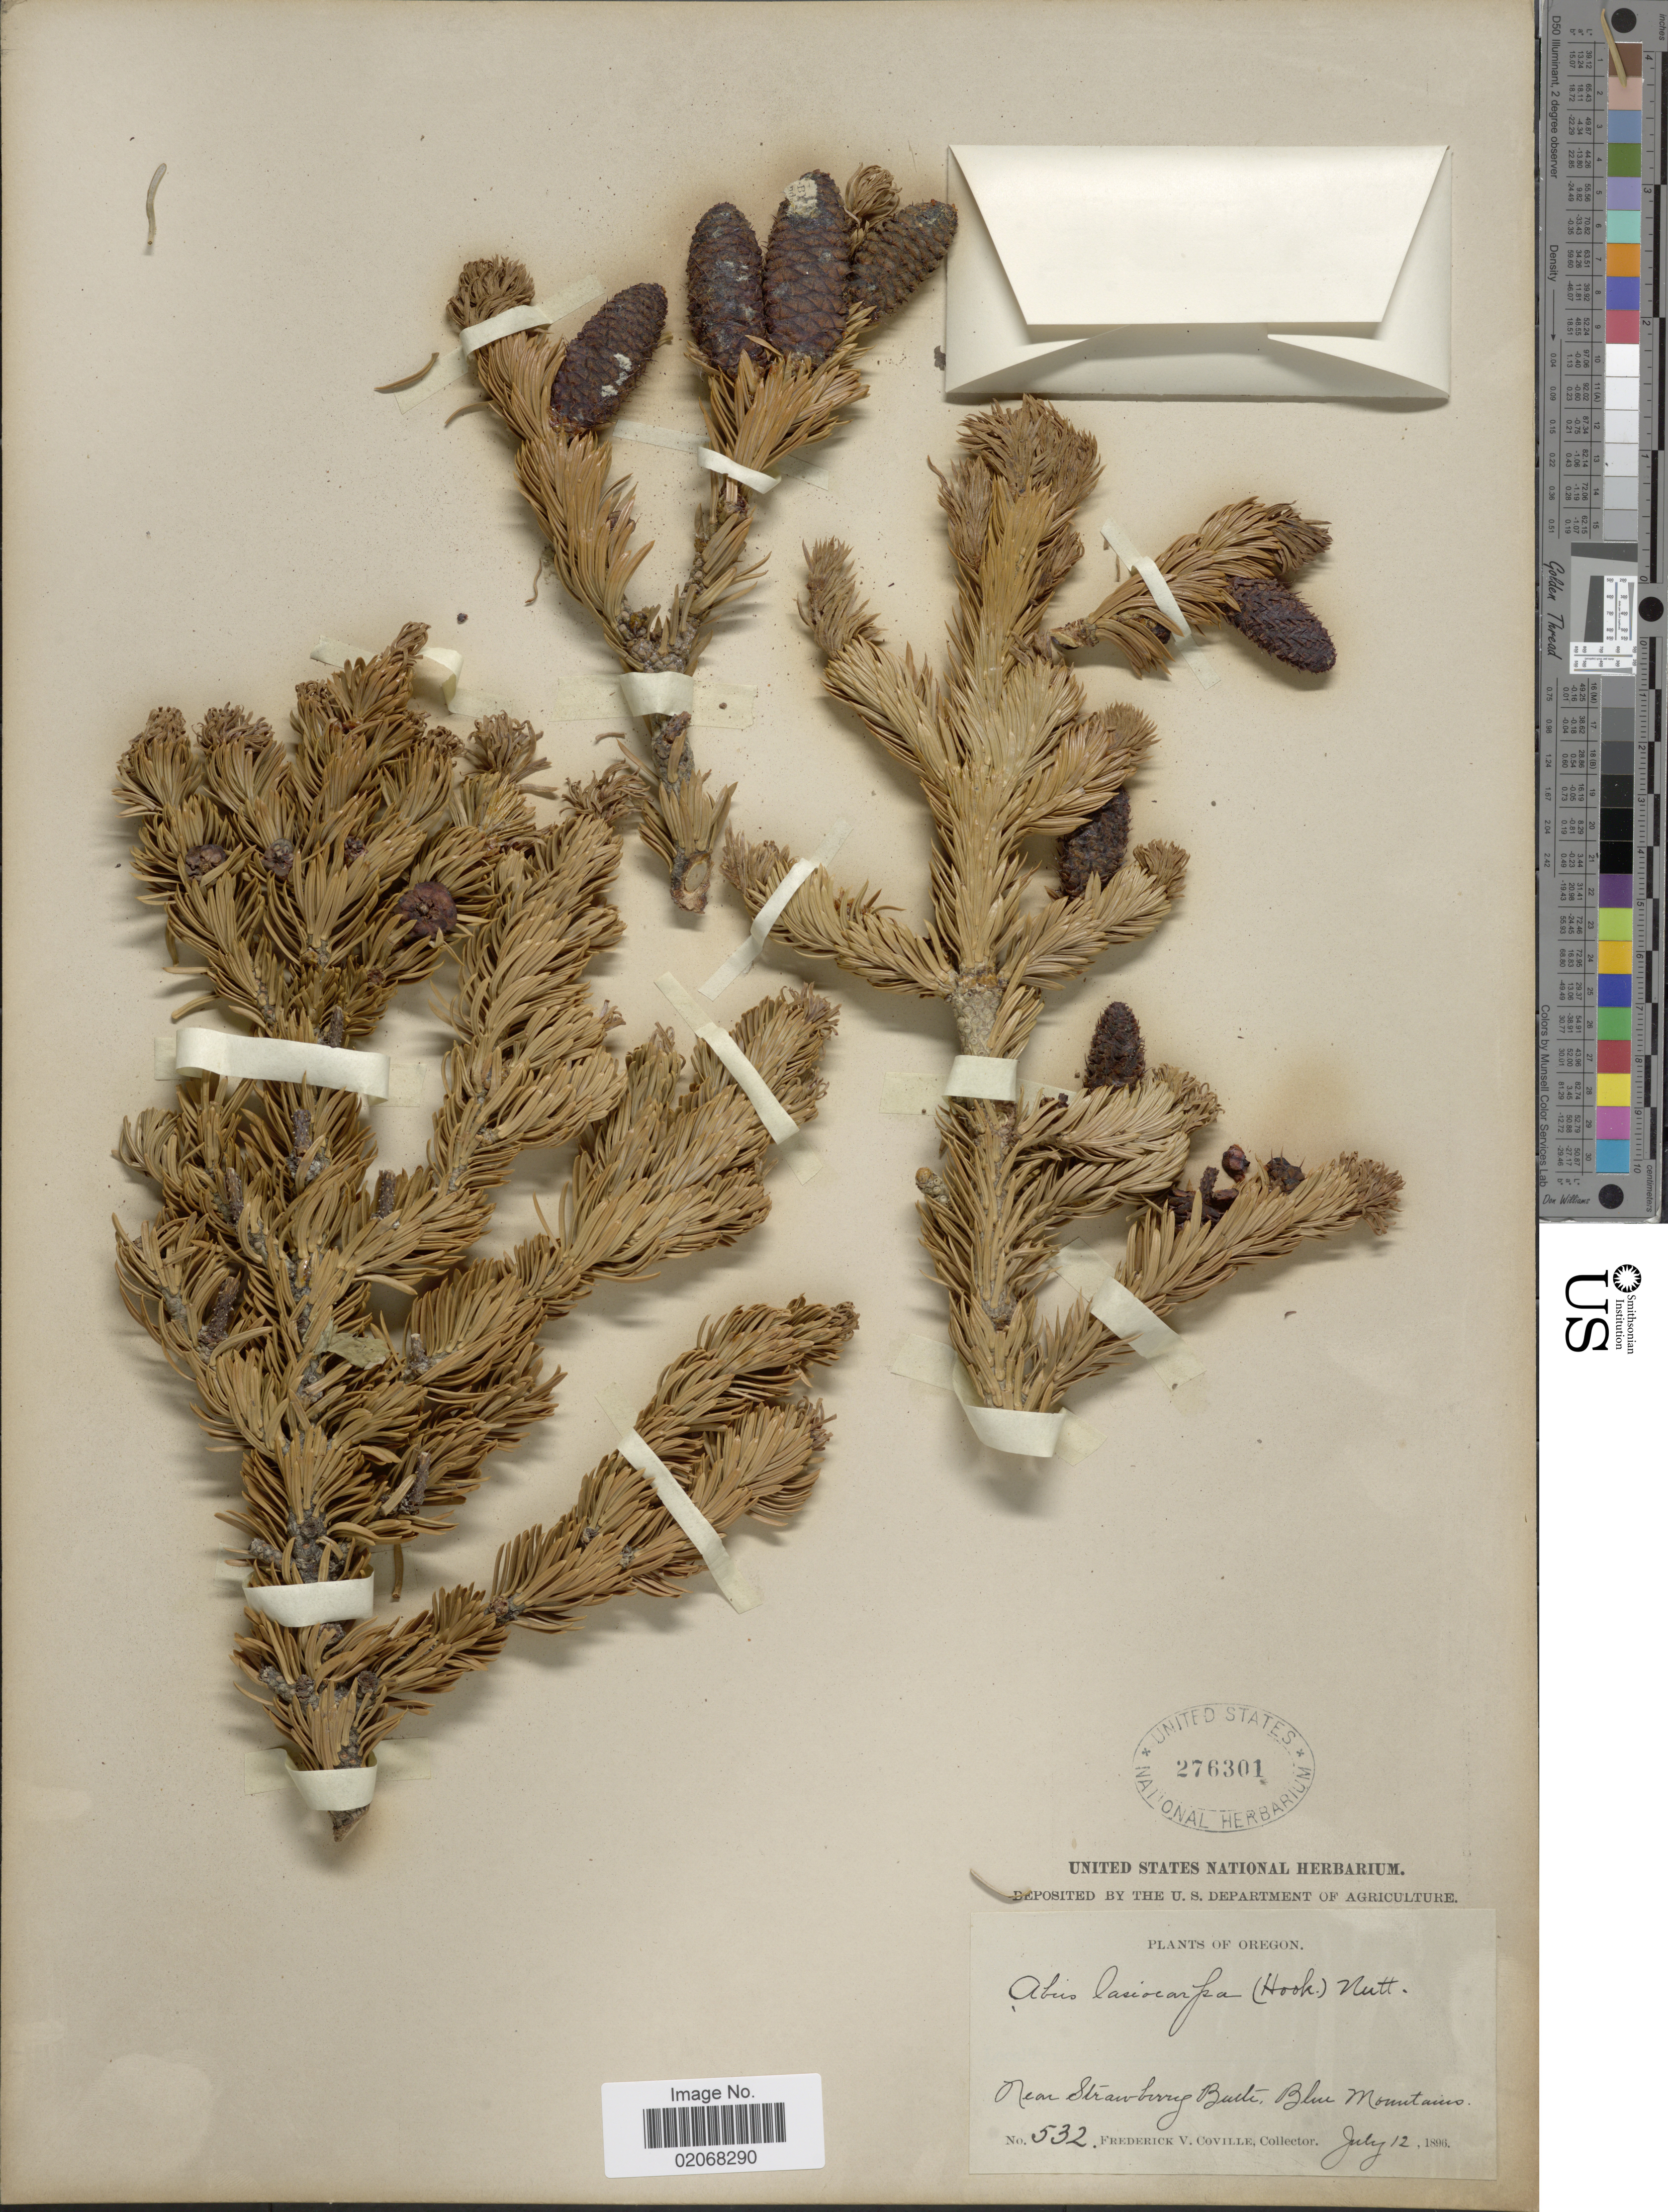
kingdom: Plantae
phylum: Tracheophyta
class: Pinopsida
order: Pinales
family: Pinaceae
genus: Abies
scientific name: Abies lasiocarpa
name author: (Hook.) Nutt.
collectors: F. V. Coville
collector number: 532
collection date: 1896-07-12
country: United States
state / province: Oregon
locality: Near Strawberry Bucle, Blue Mountains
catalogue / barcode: US 276301